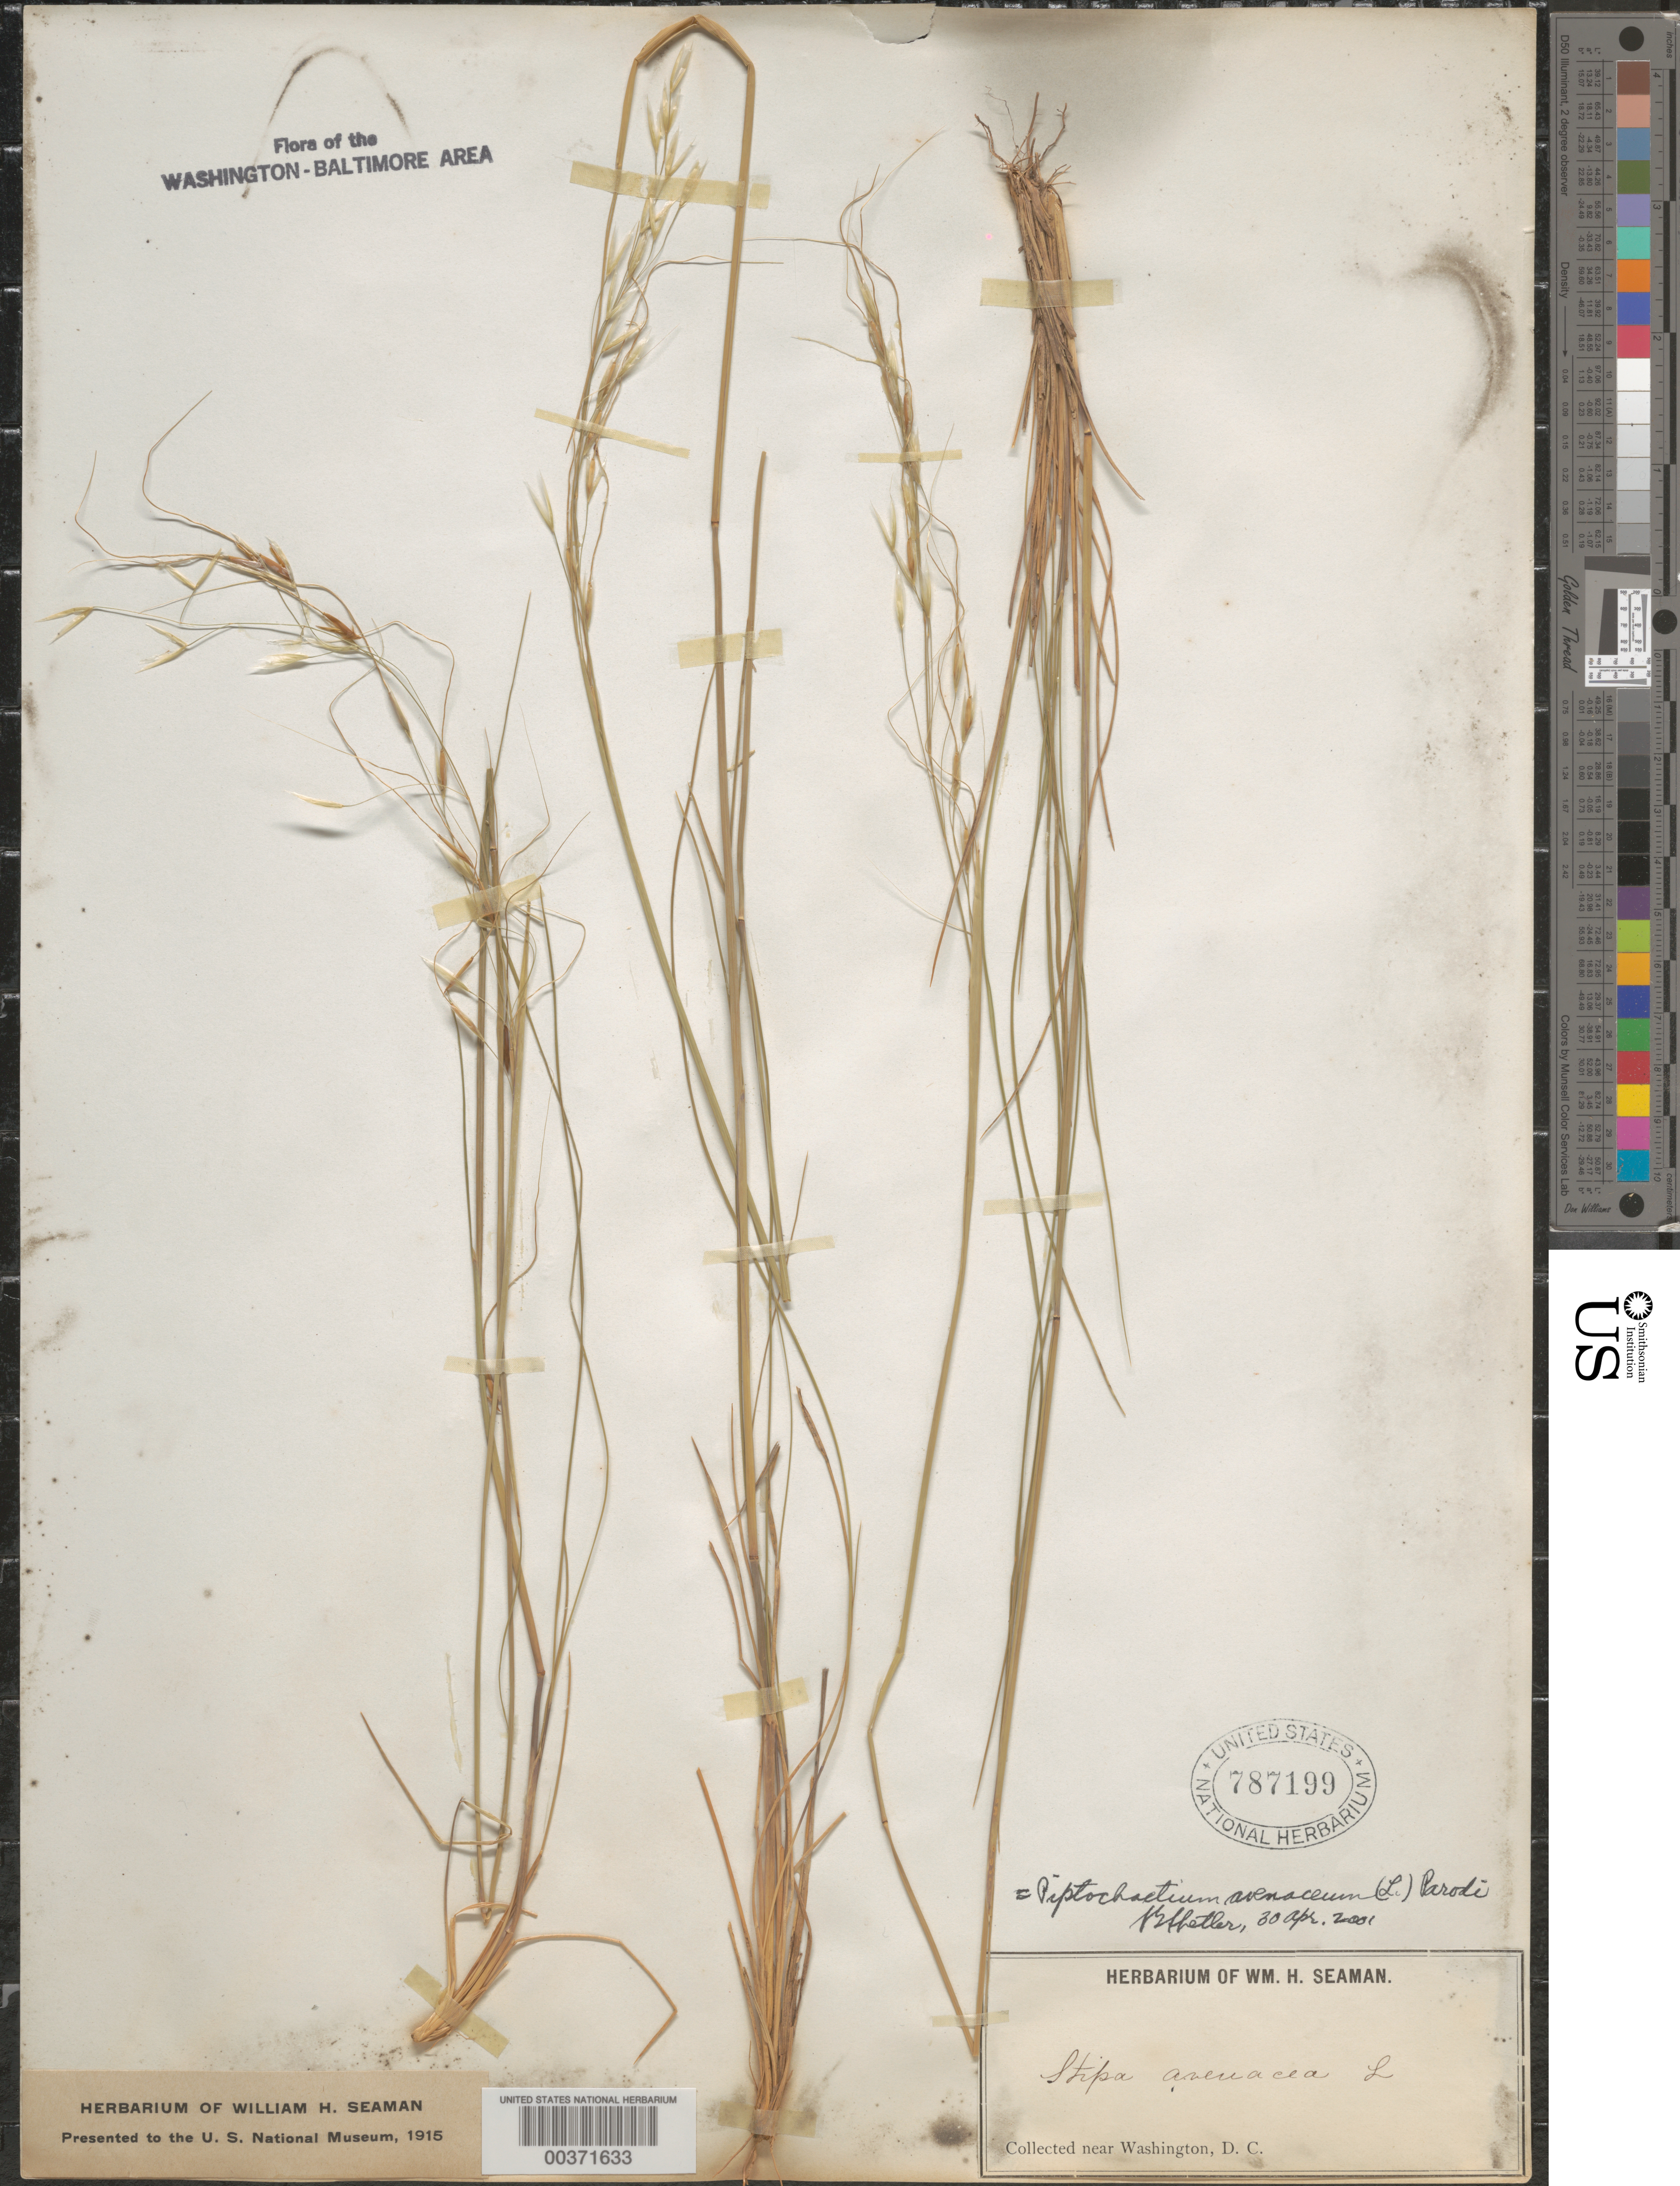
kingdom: Plantae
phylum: Tracheophyta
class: Liliopsida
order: Poales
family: Poaceae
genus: Piptochaetium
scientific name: Piptochaetium avenaceum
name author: (L.) Parodi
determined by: Shetler, Stanwyn G., (US), NMNH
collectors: W. Seaman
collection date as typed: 1915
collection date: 1915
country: United States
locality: Washington DC and vicinity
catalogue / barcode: US 787199